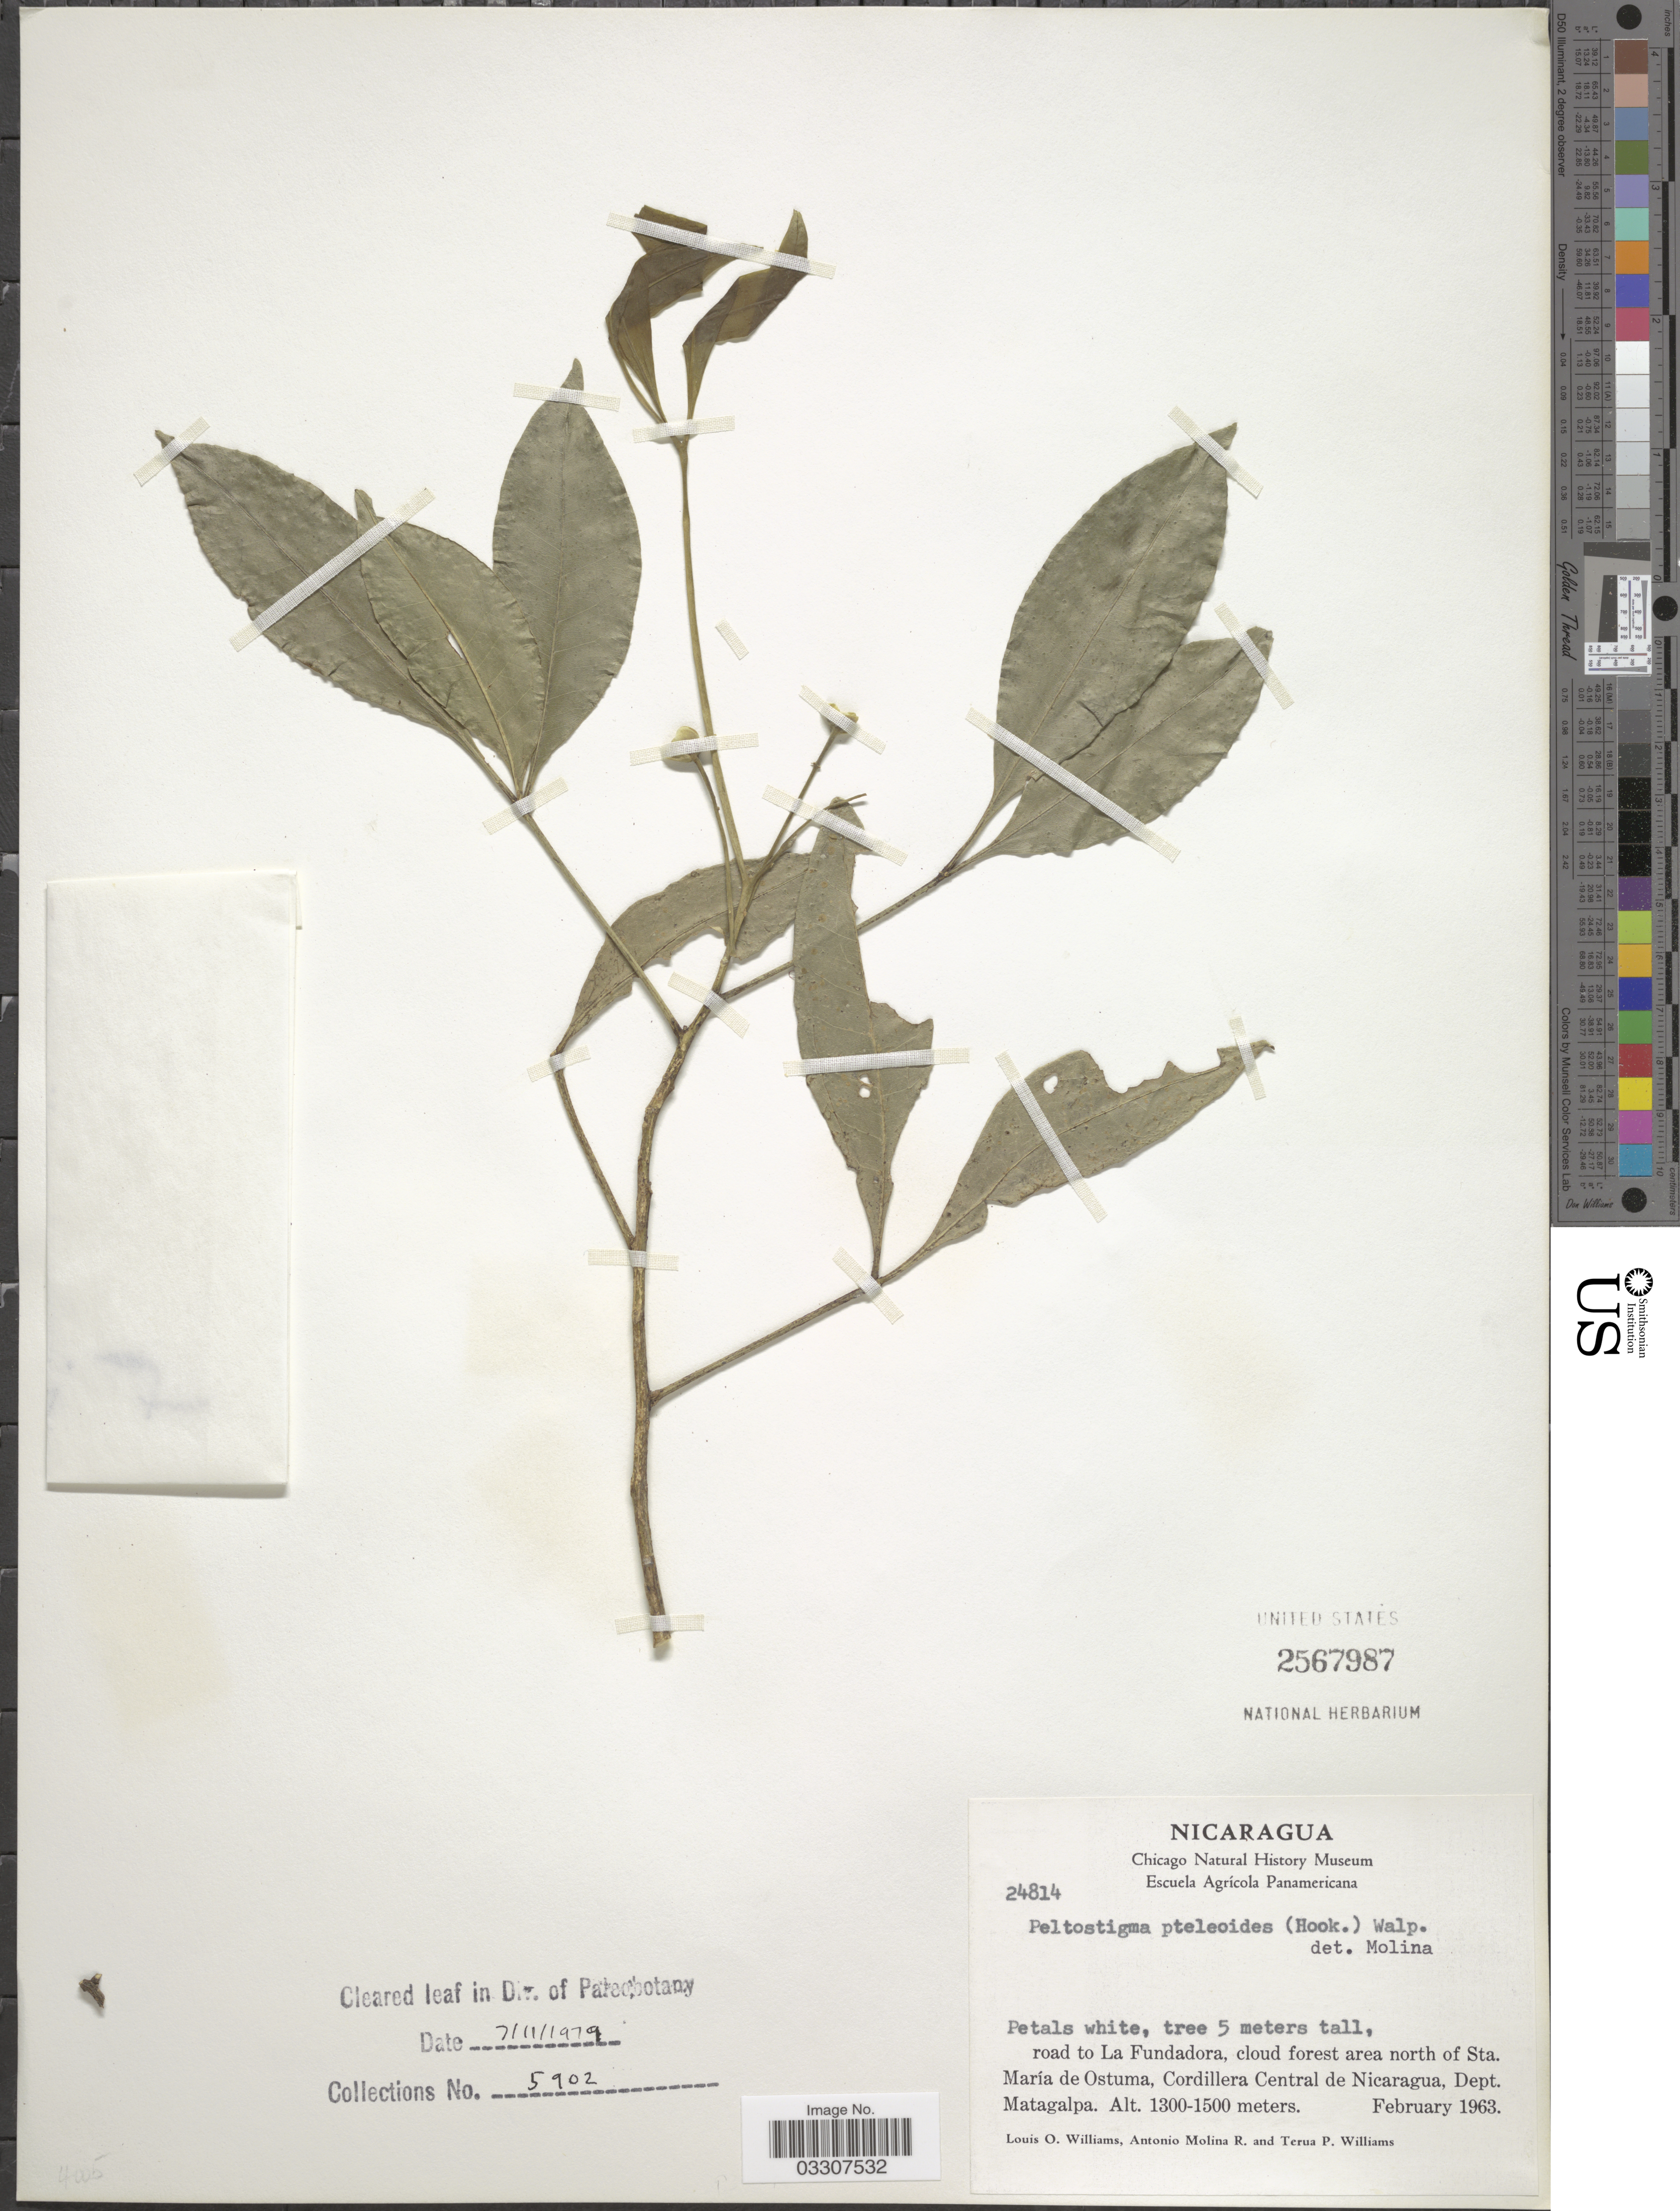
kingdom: Plantae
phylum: Tracheophyta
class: Magnoliopsida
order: Sapindales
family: Rutaceae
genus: Peltostigma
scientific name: Peltostigma pteleoides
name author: (Hook.) Walp.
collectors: L. O. Williams, A. Molina R. & T. Williams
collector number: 24814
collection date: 1963-02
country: Nicaragua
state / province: Matagalpa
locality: Road to La Fundadora, cloud forest area north of Sta. María de Ostuma, Cordillera Central de Nicaragua, Dept. Matagalpa.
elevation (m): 1300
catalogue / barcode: US 2567987